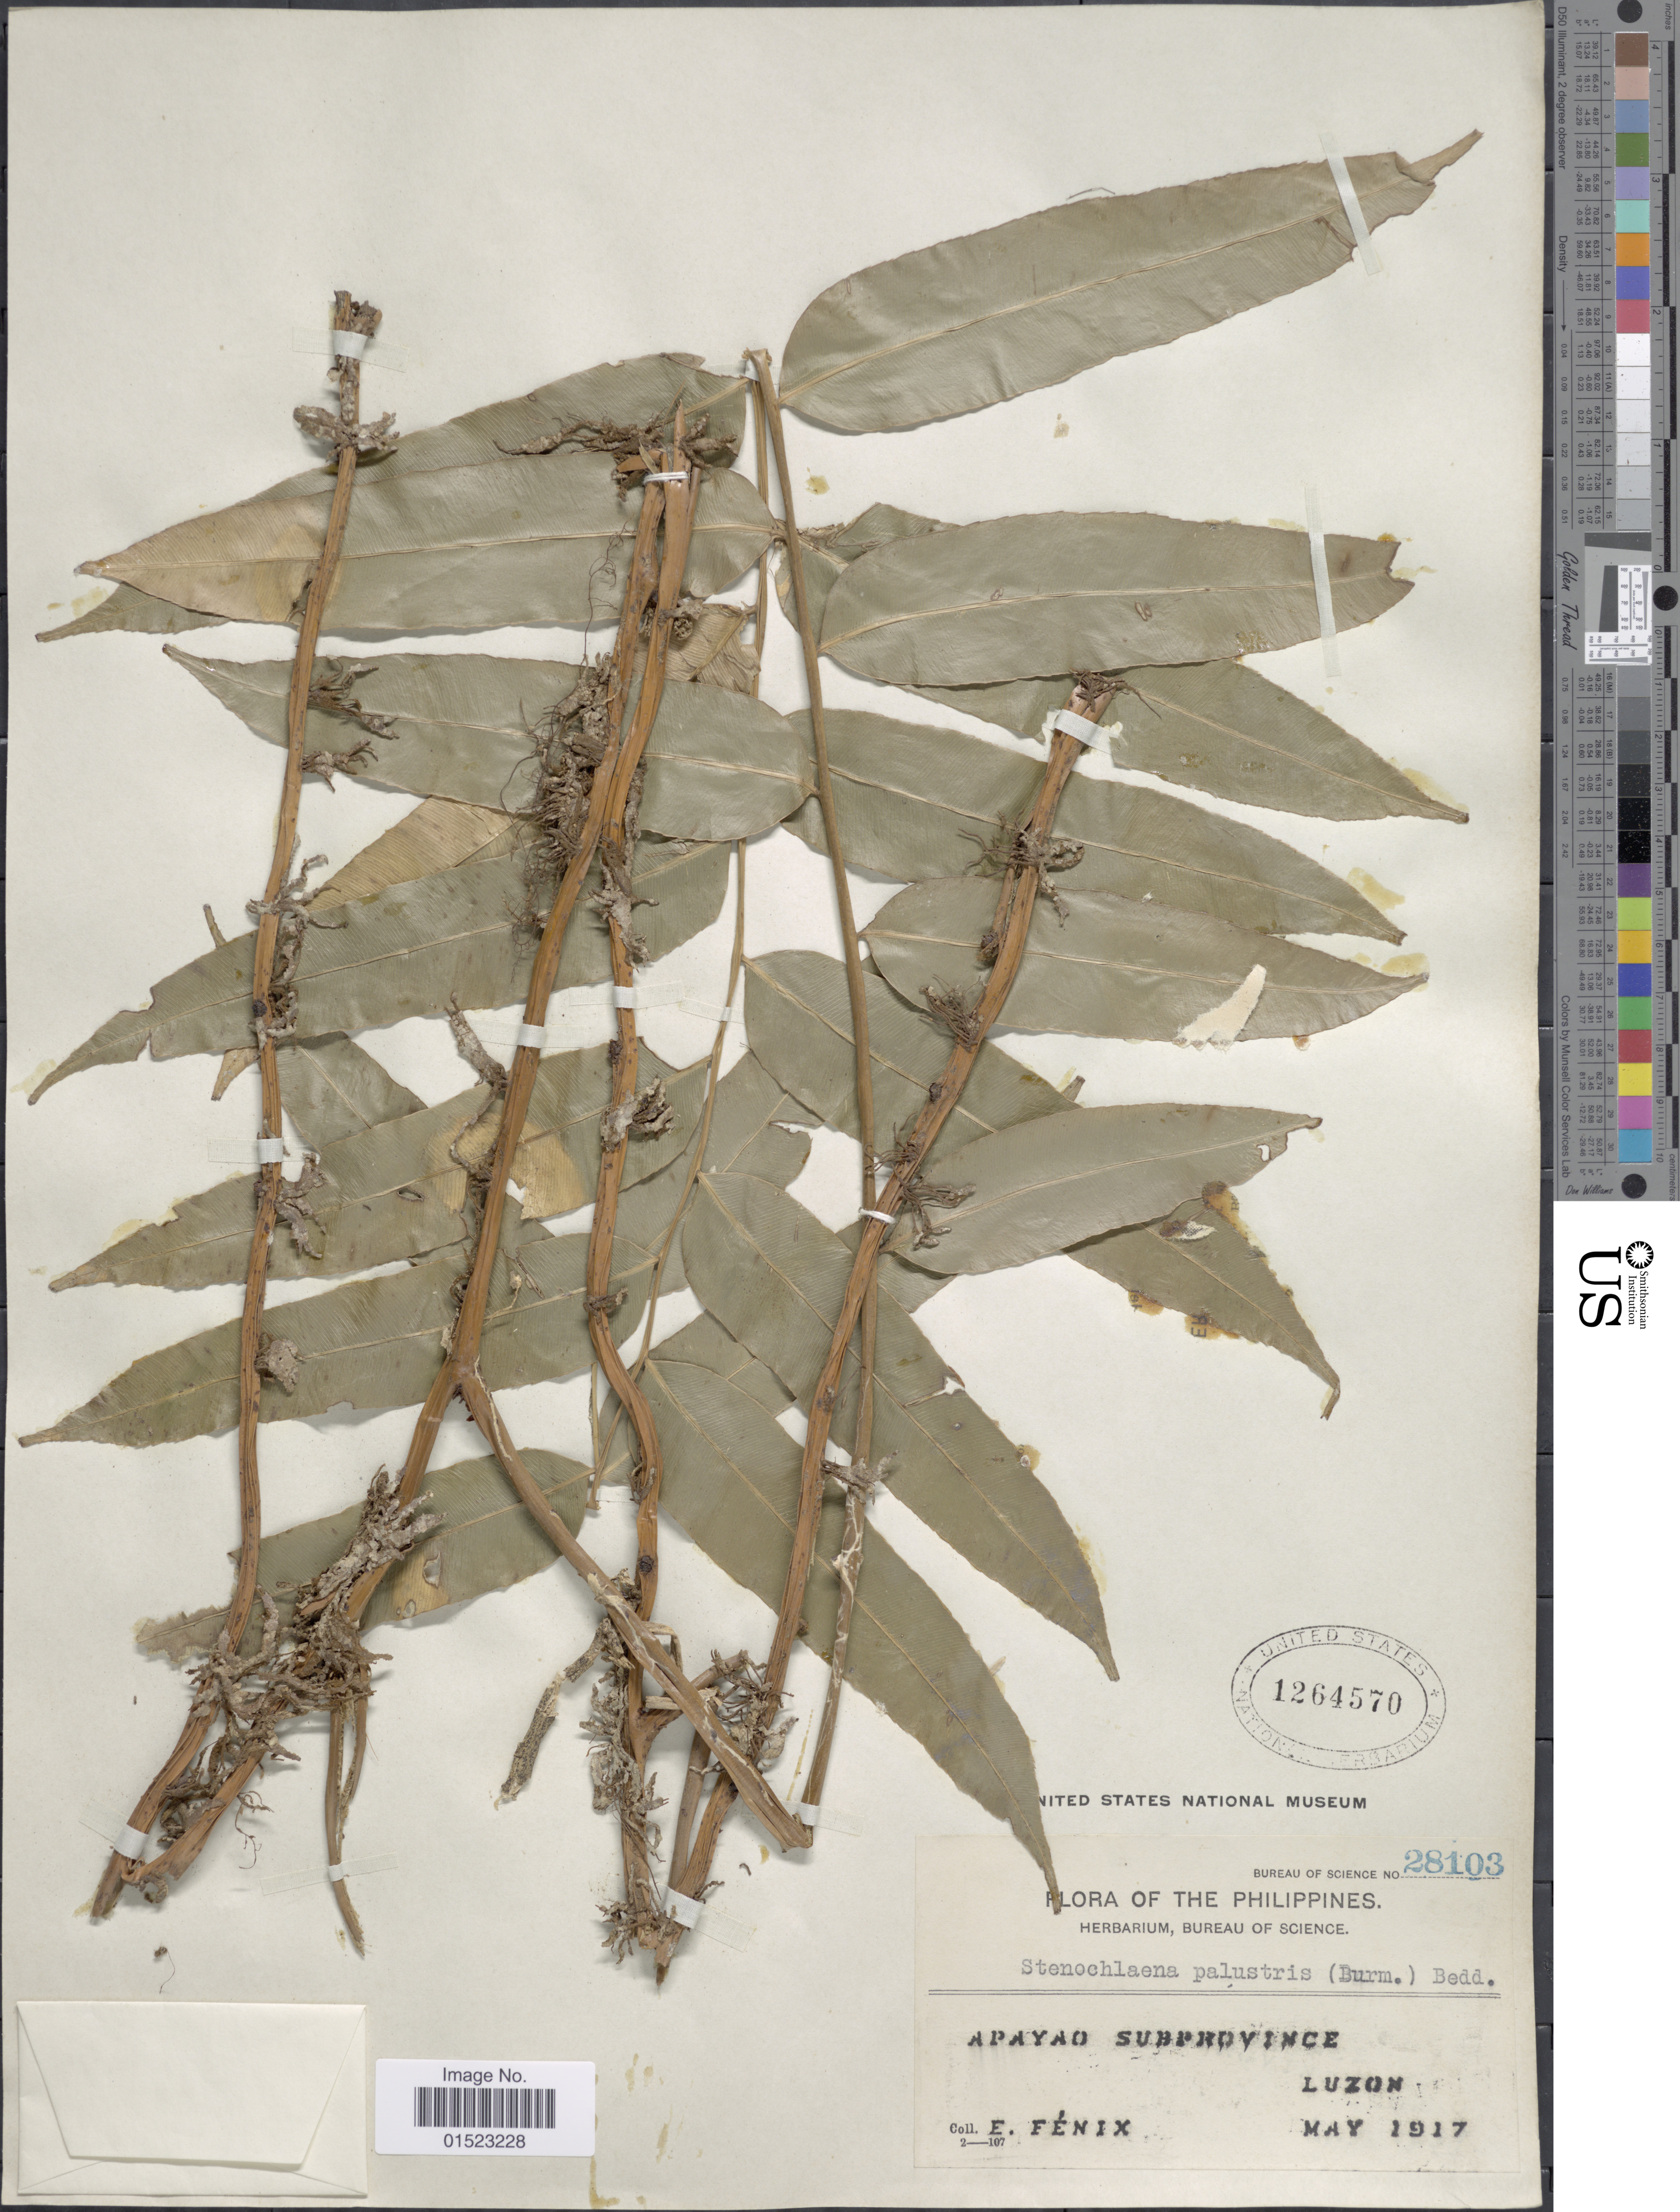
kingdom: Plantae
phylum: Tracheophyta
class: Polypodiopsida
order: Polypodiales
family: Blechnaceae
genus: Stenochlaena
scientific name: Stenochlaena palustris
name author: (Burm. f.) Bedd.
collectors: A. Fenix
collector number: Bureau of Science 28103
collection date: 1917-05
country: Philippines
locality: Apayao Subprovince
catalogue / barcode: US 1264570